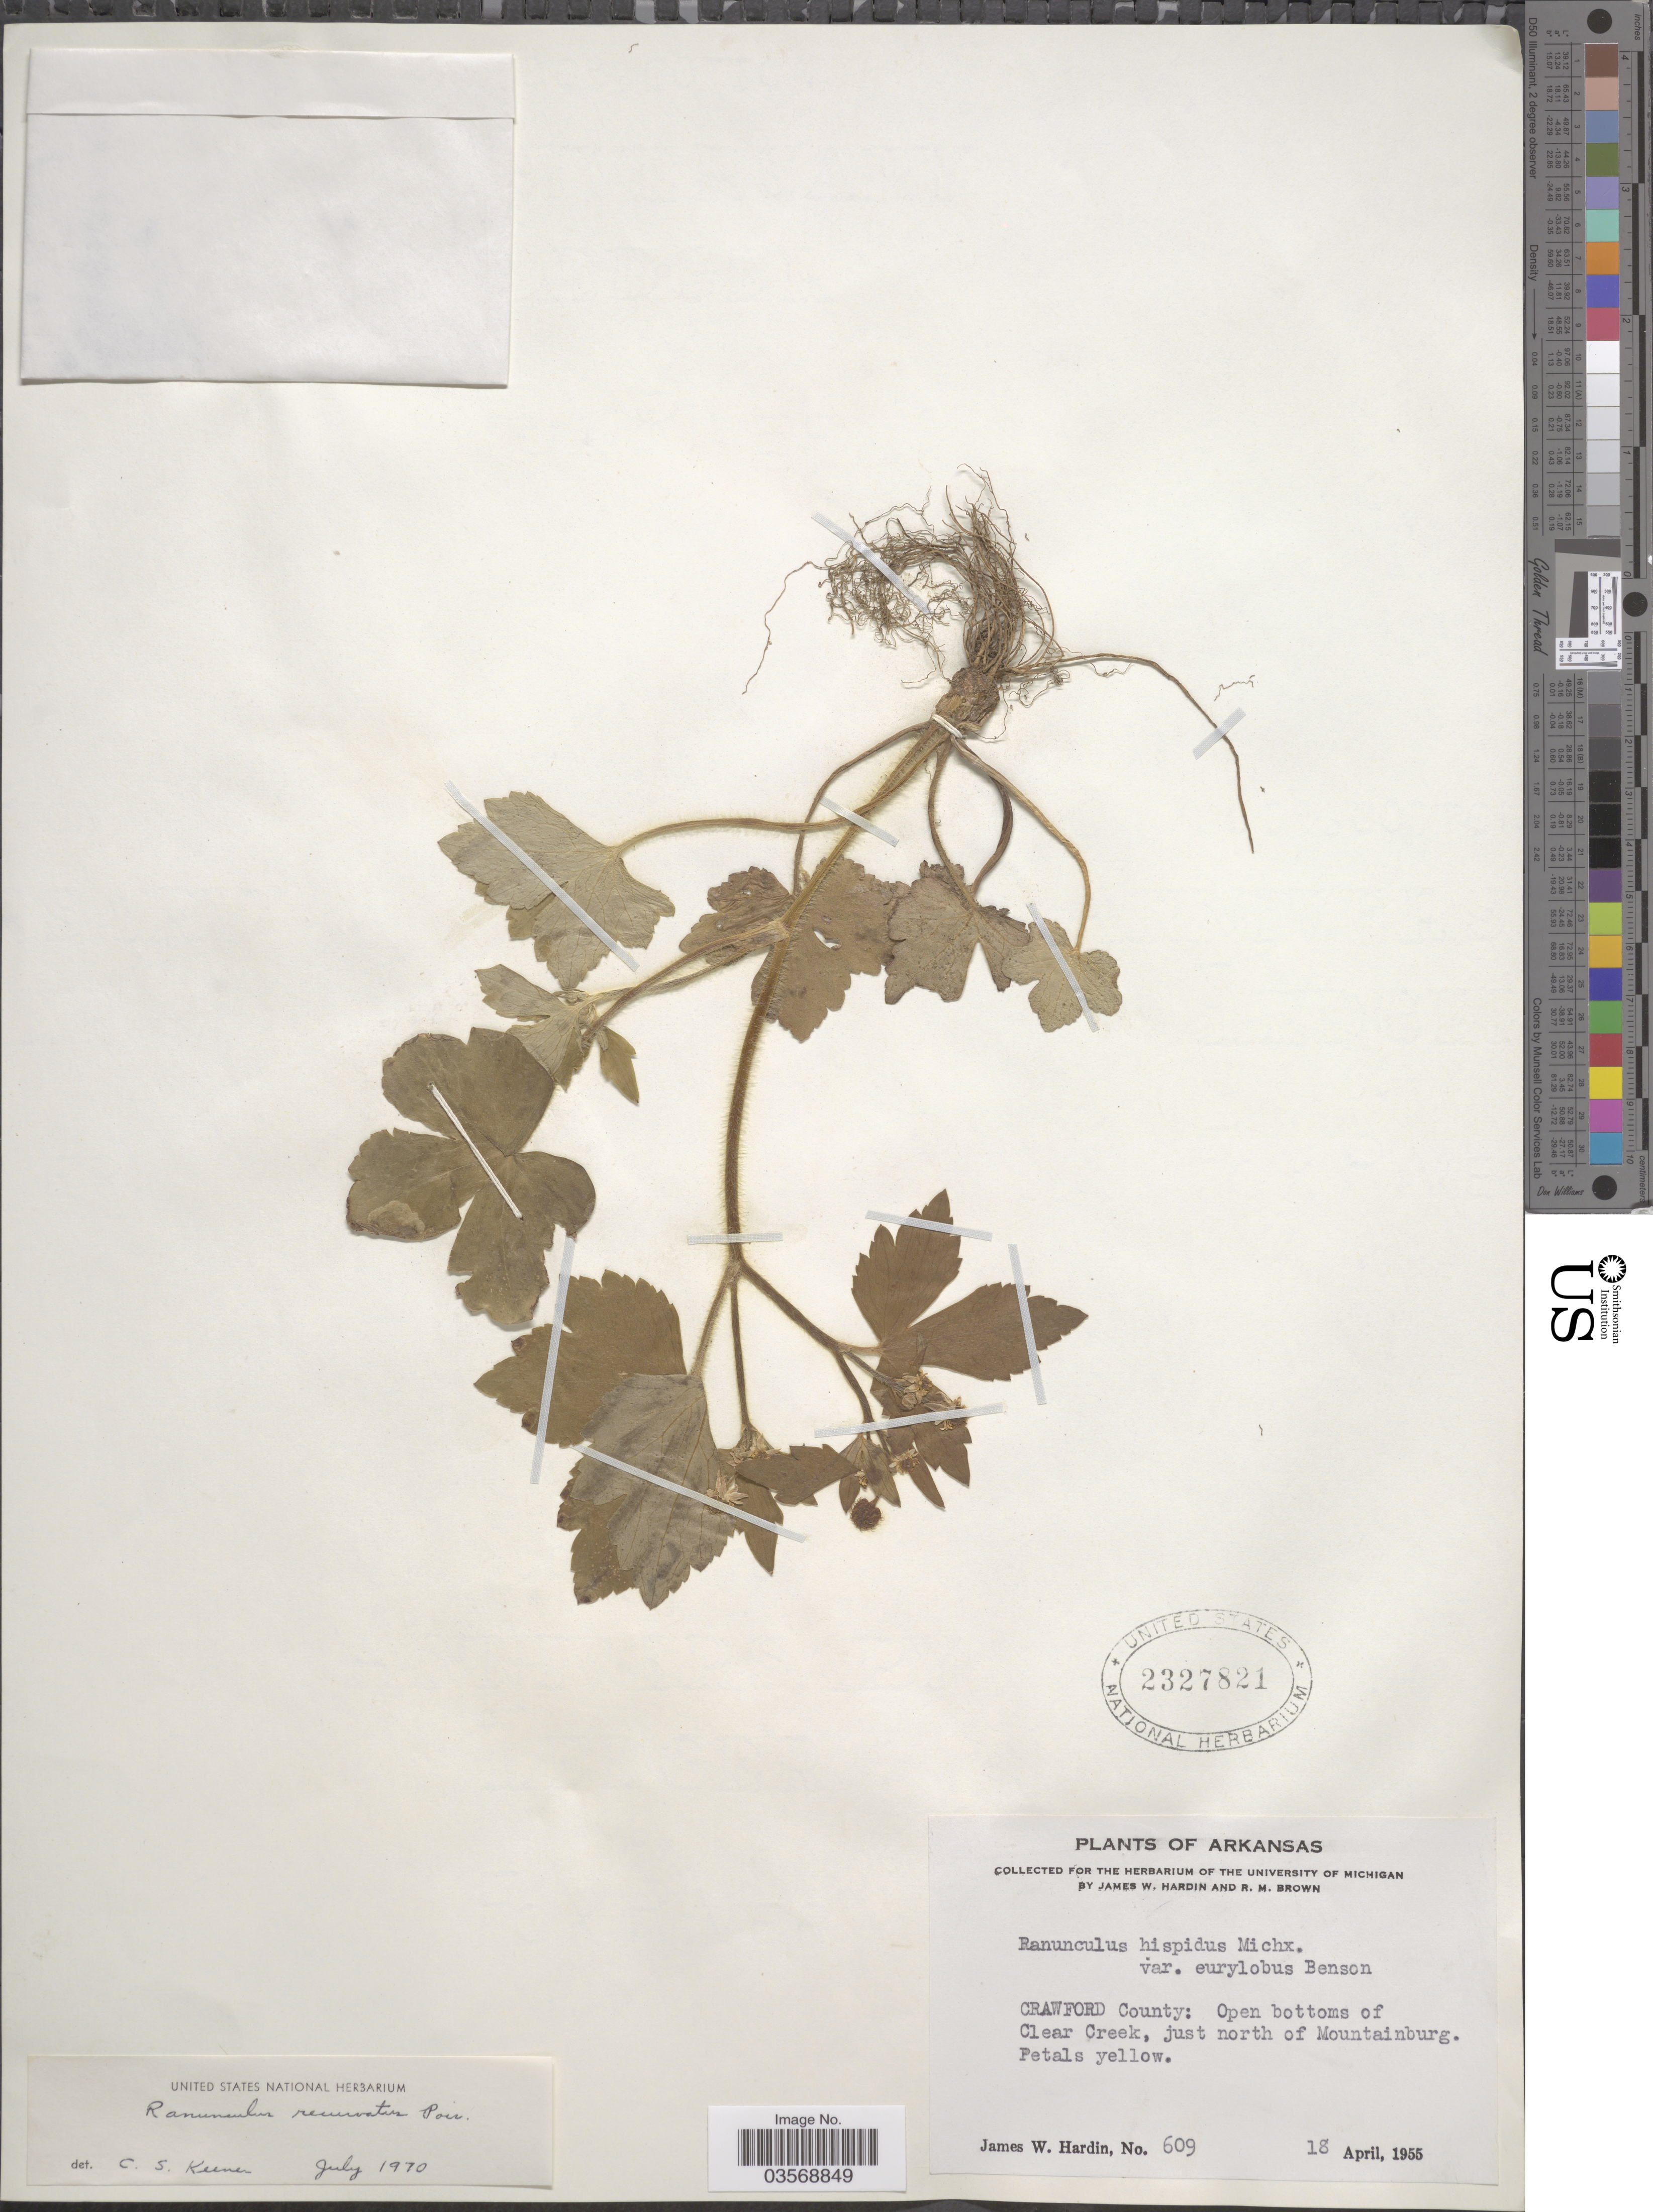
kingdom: Plantae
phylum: Tracheophyta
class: Magnoliopsida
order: Ranunculales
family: Ranunculaceae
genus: Ranunculus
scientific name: Ranunculus recurvatus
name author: Poir.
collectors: J. Hardin & R. Brown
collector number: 609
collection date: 1955-04-18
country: United States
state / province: Arkansas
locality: Crawford County: Open bottoms of Clear Creek, just north of Mountainburg.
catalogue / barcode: US 2327821